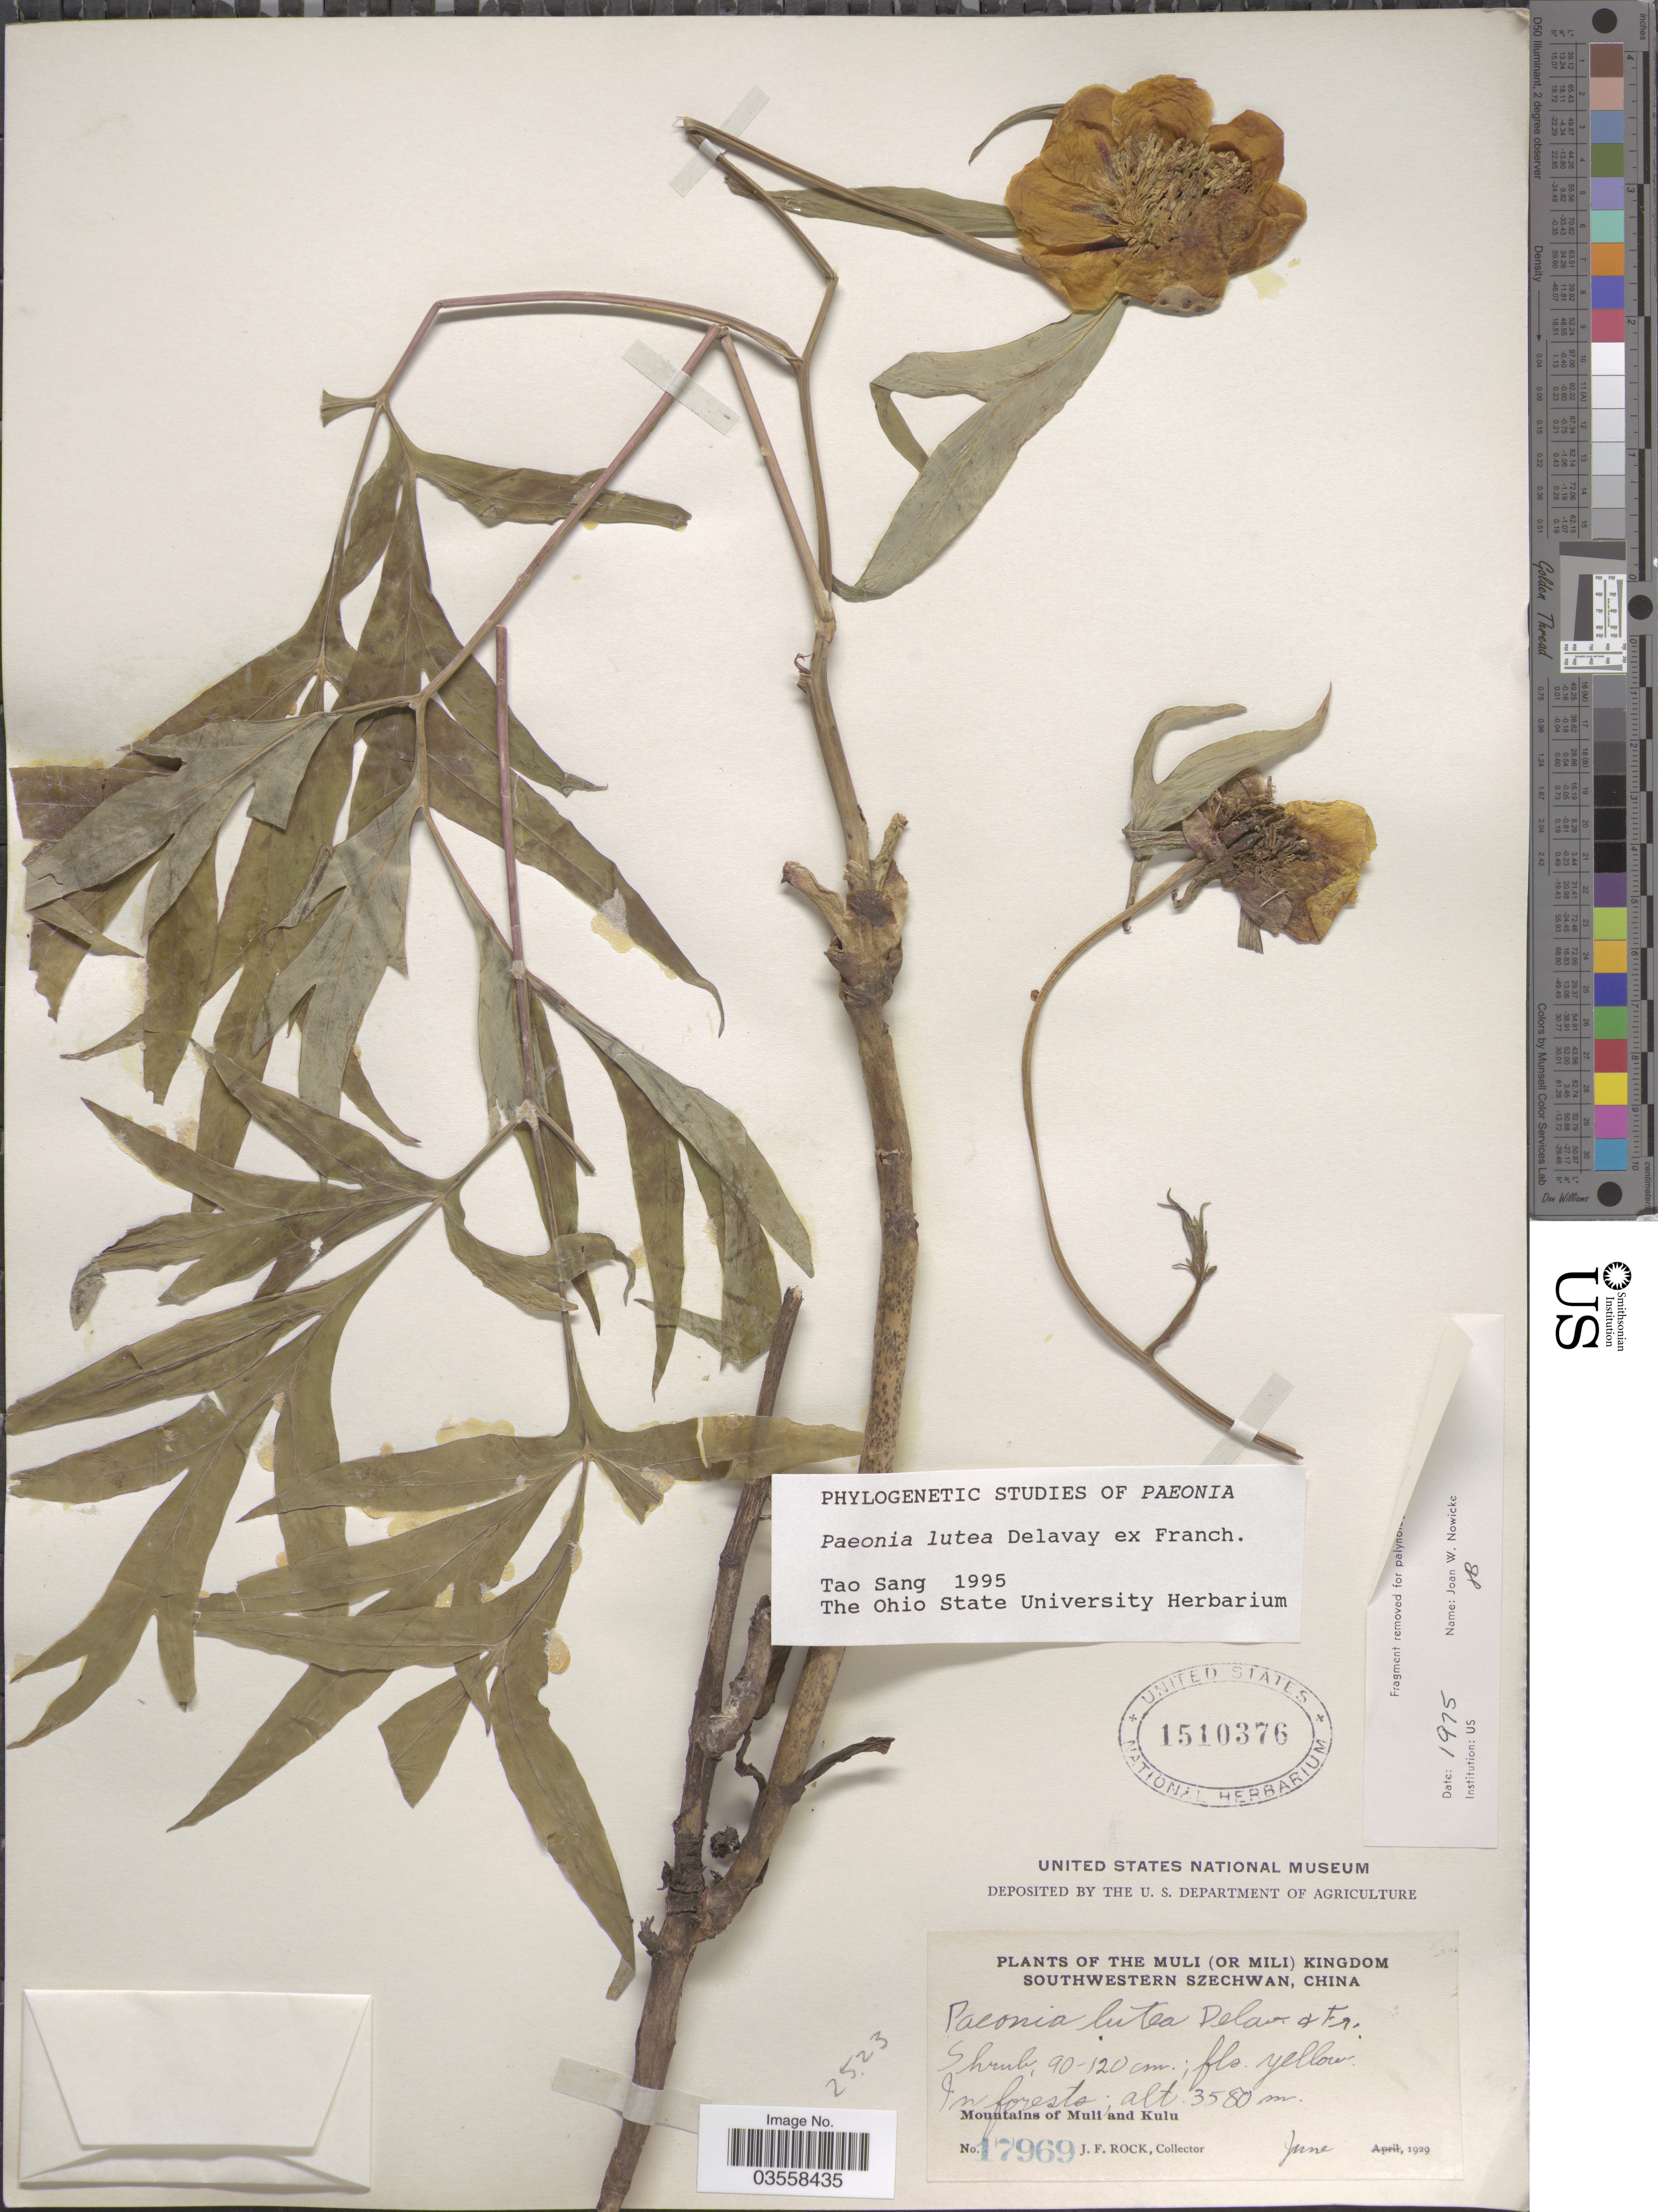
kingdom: Plantae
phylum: Tracheophyta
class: Magnoliopsida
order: Saxifragales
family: Paeoniaceae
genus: Paeonia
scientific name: Paeonia delavayi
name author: Franch.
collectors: J. Rock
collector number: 17969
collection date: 1929-06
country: China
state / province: Sichuan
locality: The Muli (or Mili) Kingdom, Southwestern Szechwan. Mountains of Muli and Kulu.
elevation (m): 3580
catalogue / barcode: US 1510376